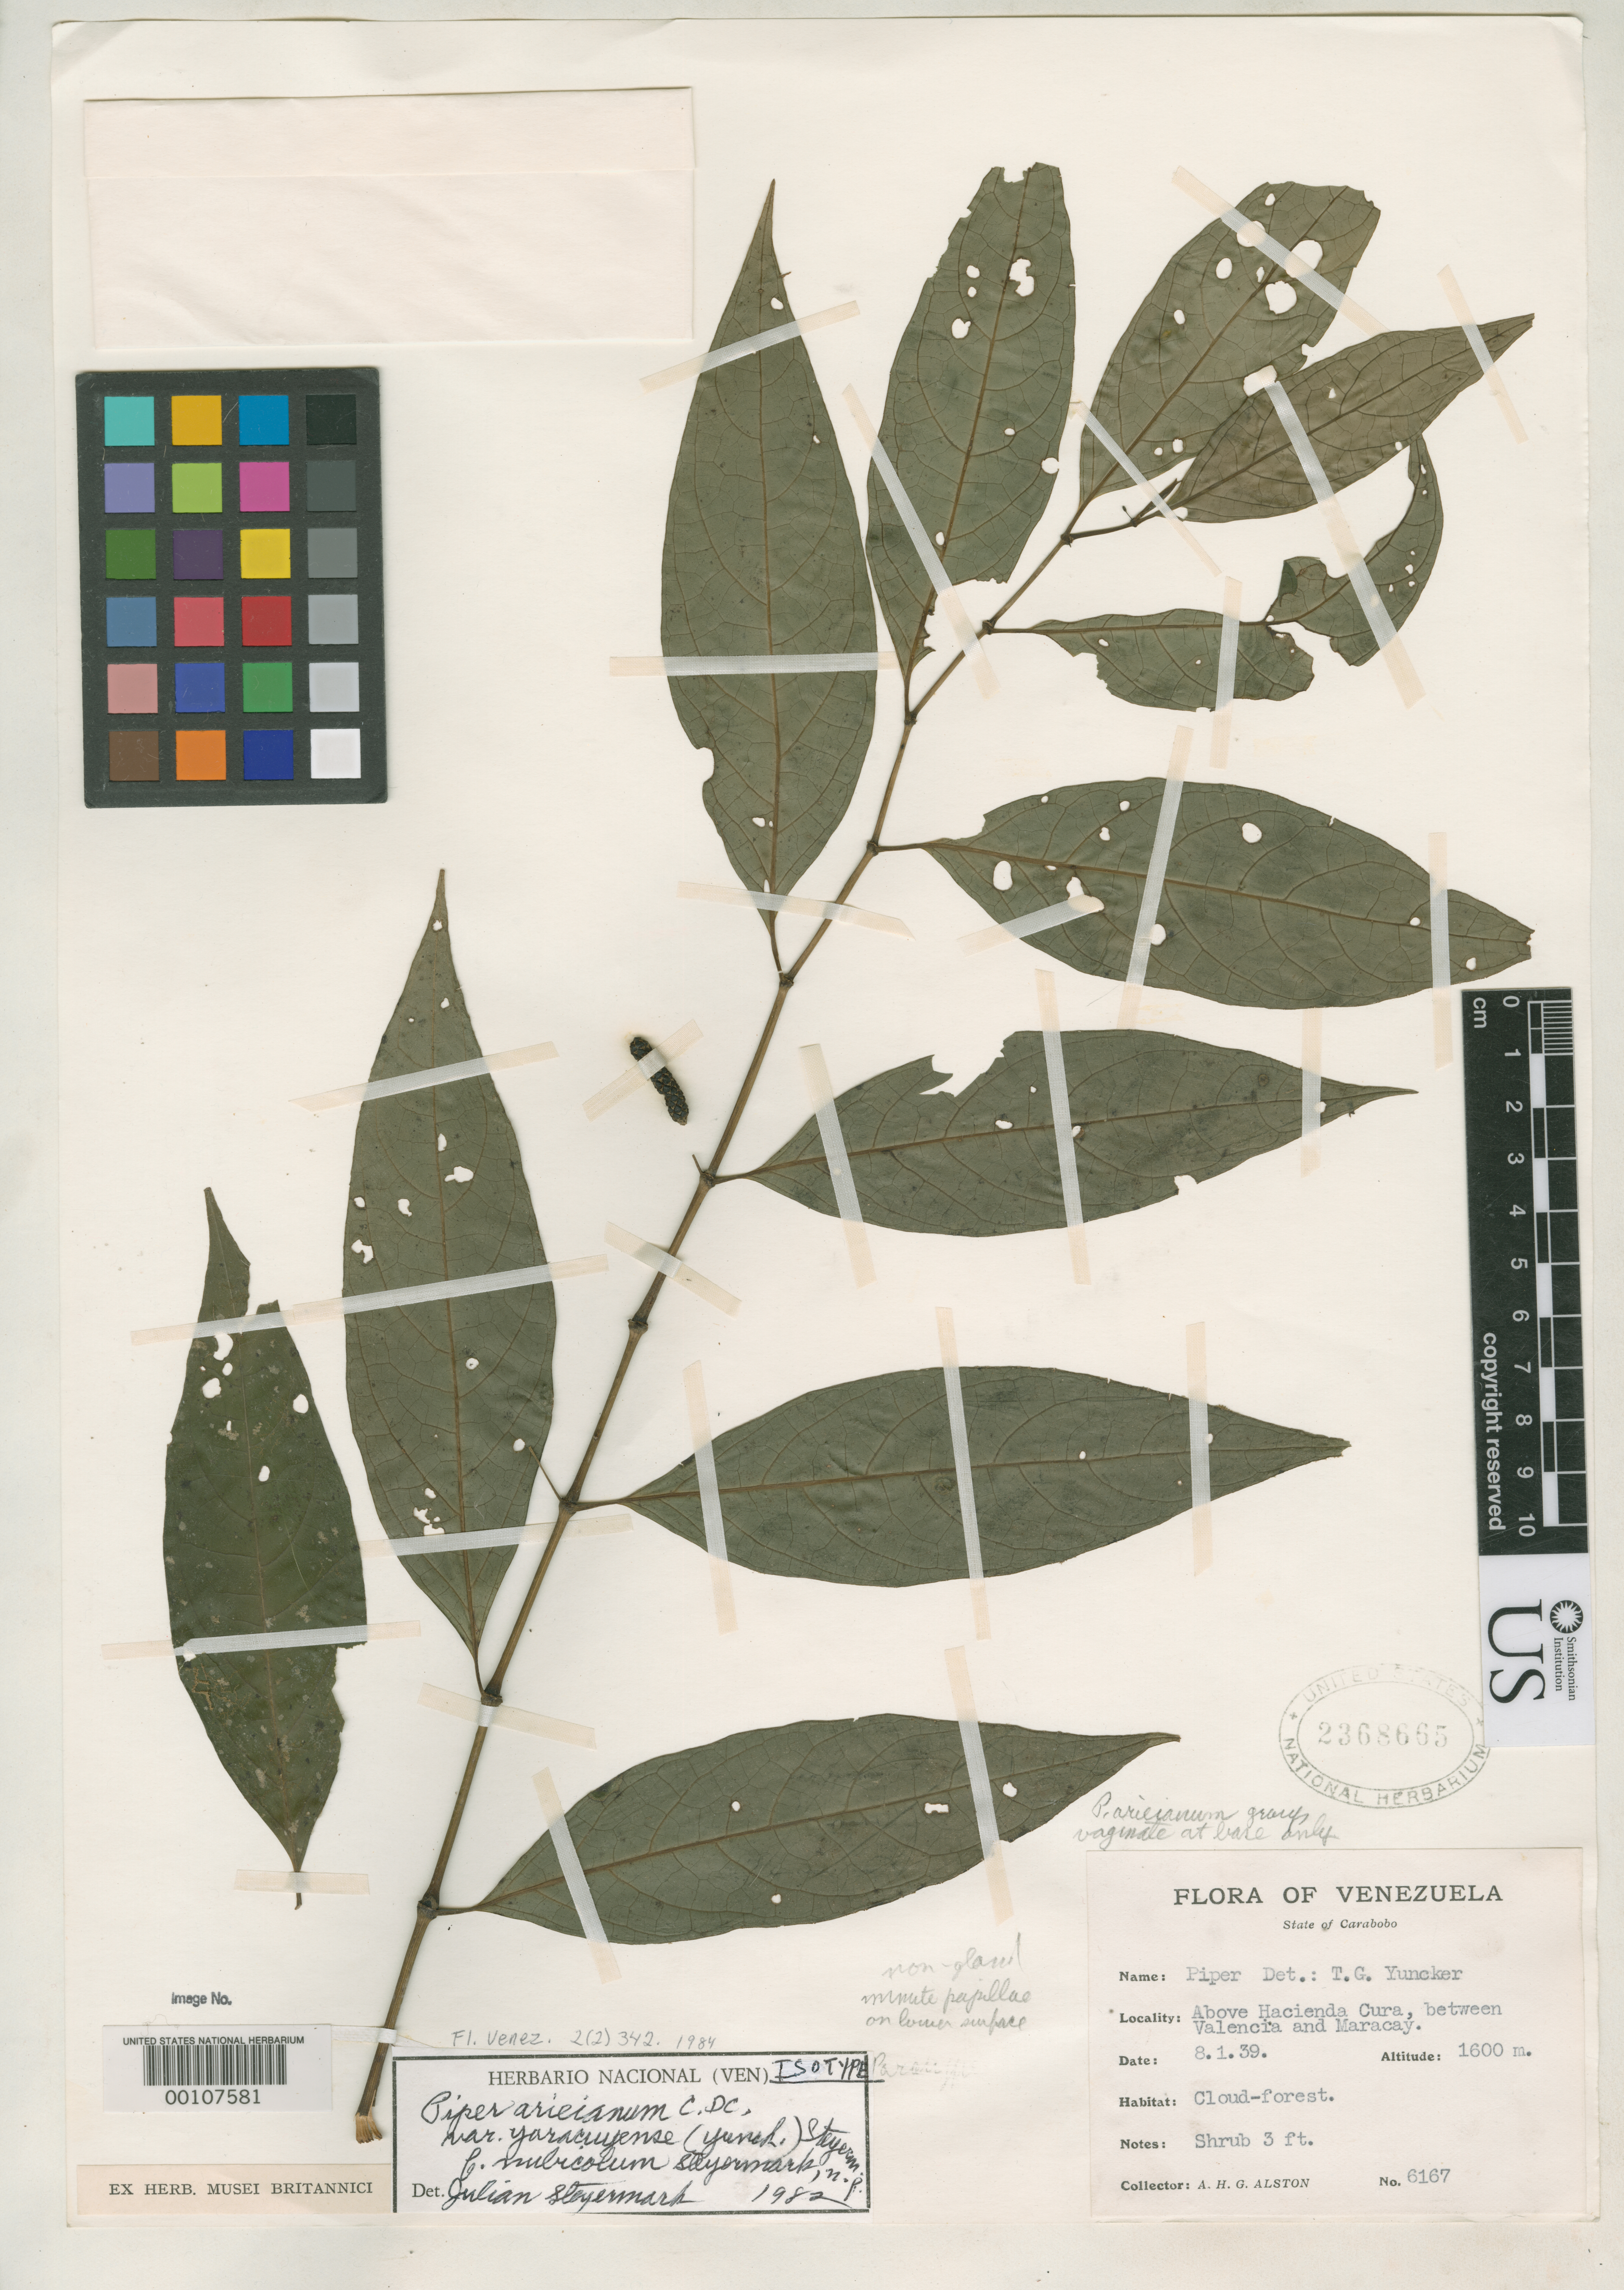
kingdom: Plantae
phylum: Tracheophyta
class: Magnoliopsida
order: Piperales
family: Piperaceae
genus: Piper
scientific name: Piper arieianum f. nubicola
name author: Steyerm.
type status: Isotype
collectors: A. H. Alston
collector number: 6167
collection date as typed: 08 Jan 1939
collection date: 1939-01-08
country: Venezuela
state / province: Carabobo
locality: Above Hacienda Cura, between Valencia and Maracay.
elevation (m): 1600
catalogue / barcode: US 2368665